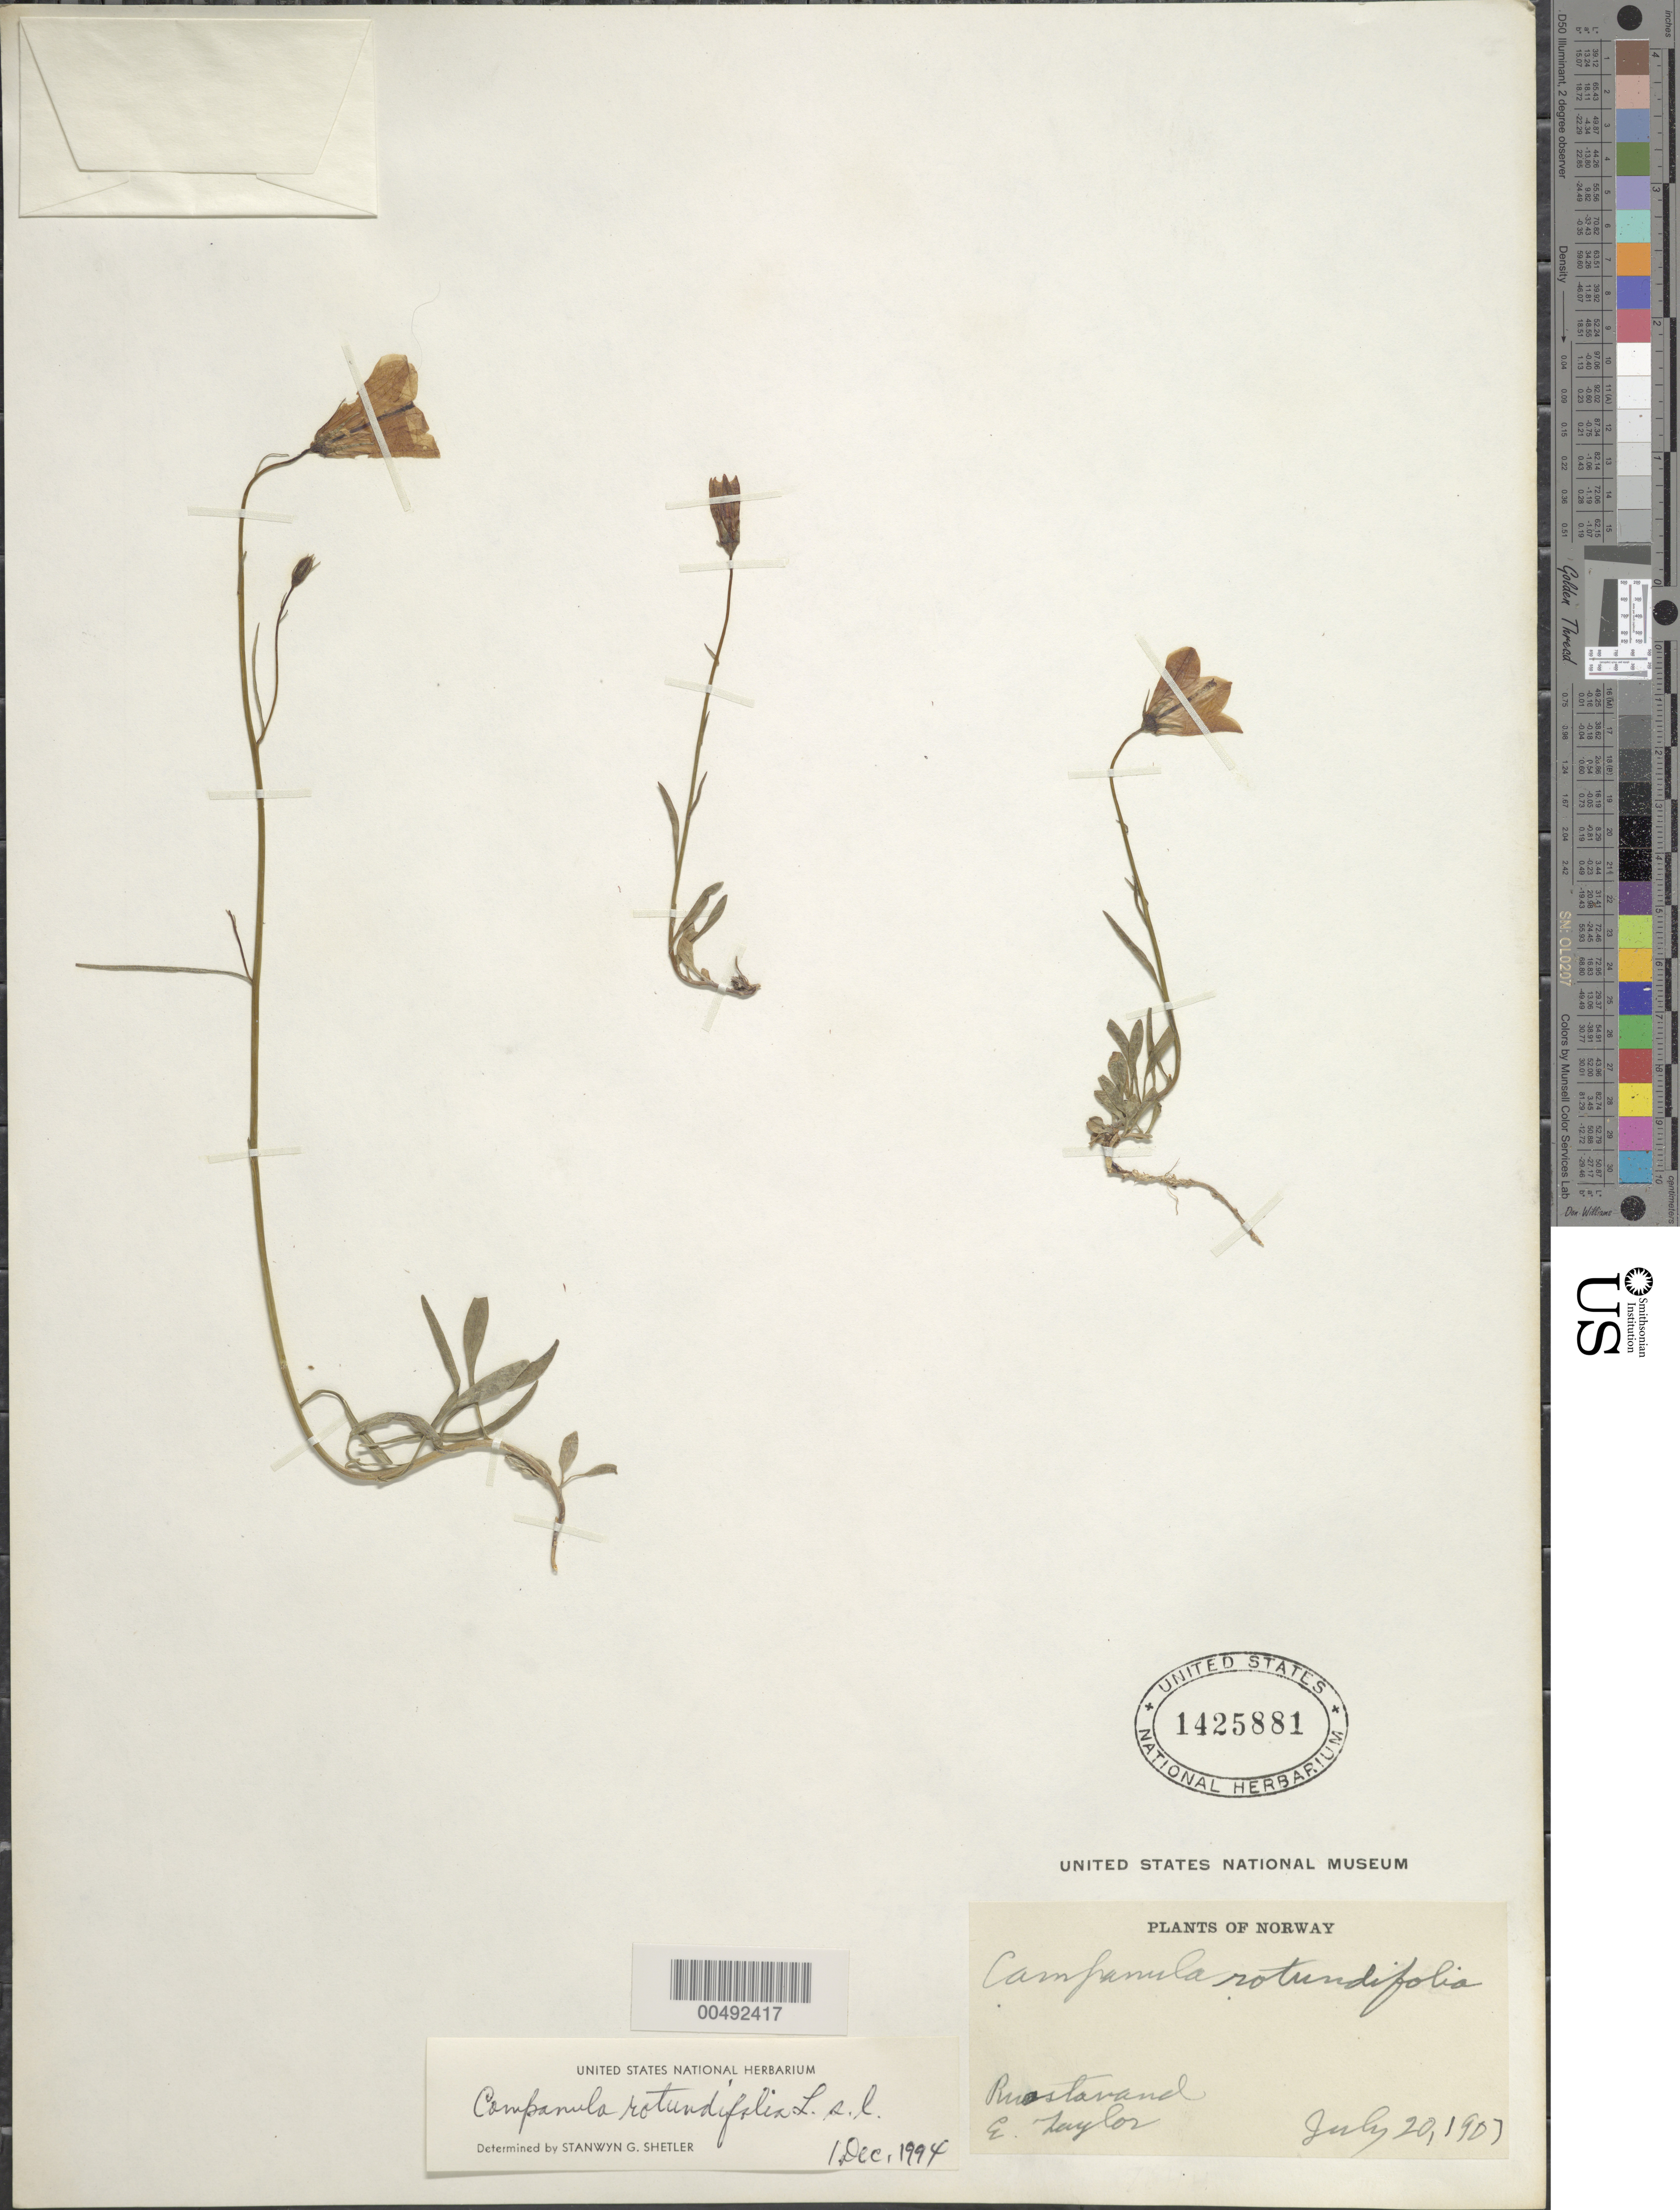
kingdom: Plantae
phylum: Tracheophyta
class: Magnoliopsida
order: Asterales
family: Campanulaceae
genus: Campanula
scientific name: Campanula rotundifolia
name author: L.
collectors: E. L. Taylor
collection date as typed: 20 Jul 1907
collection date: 1907-07-20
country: Norway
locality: Ruostavand [sp?]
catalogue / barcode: US 1425881